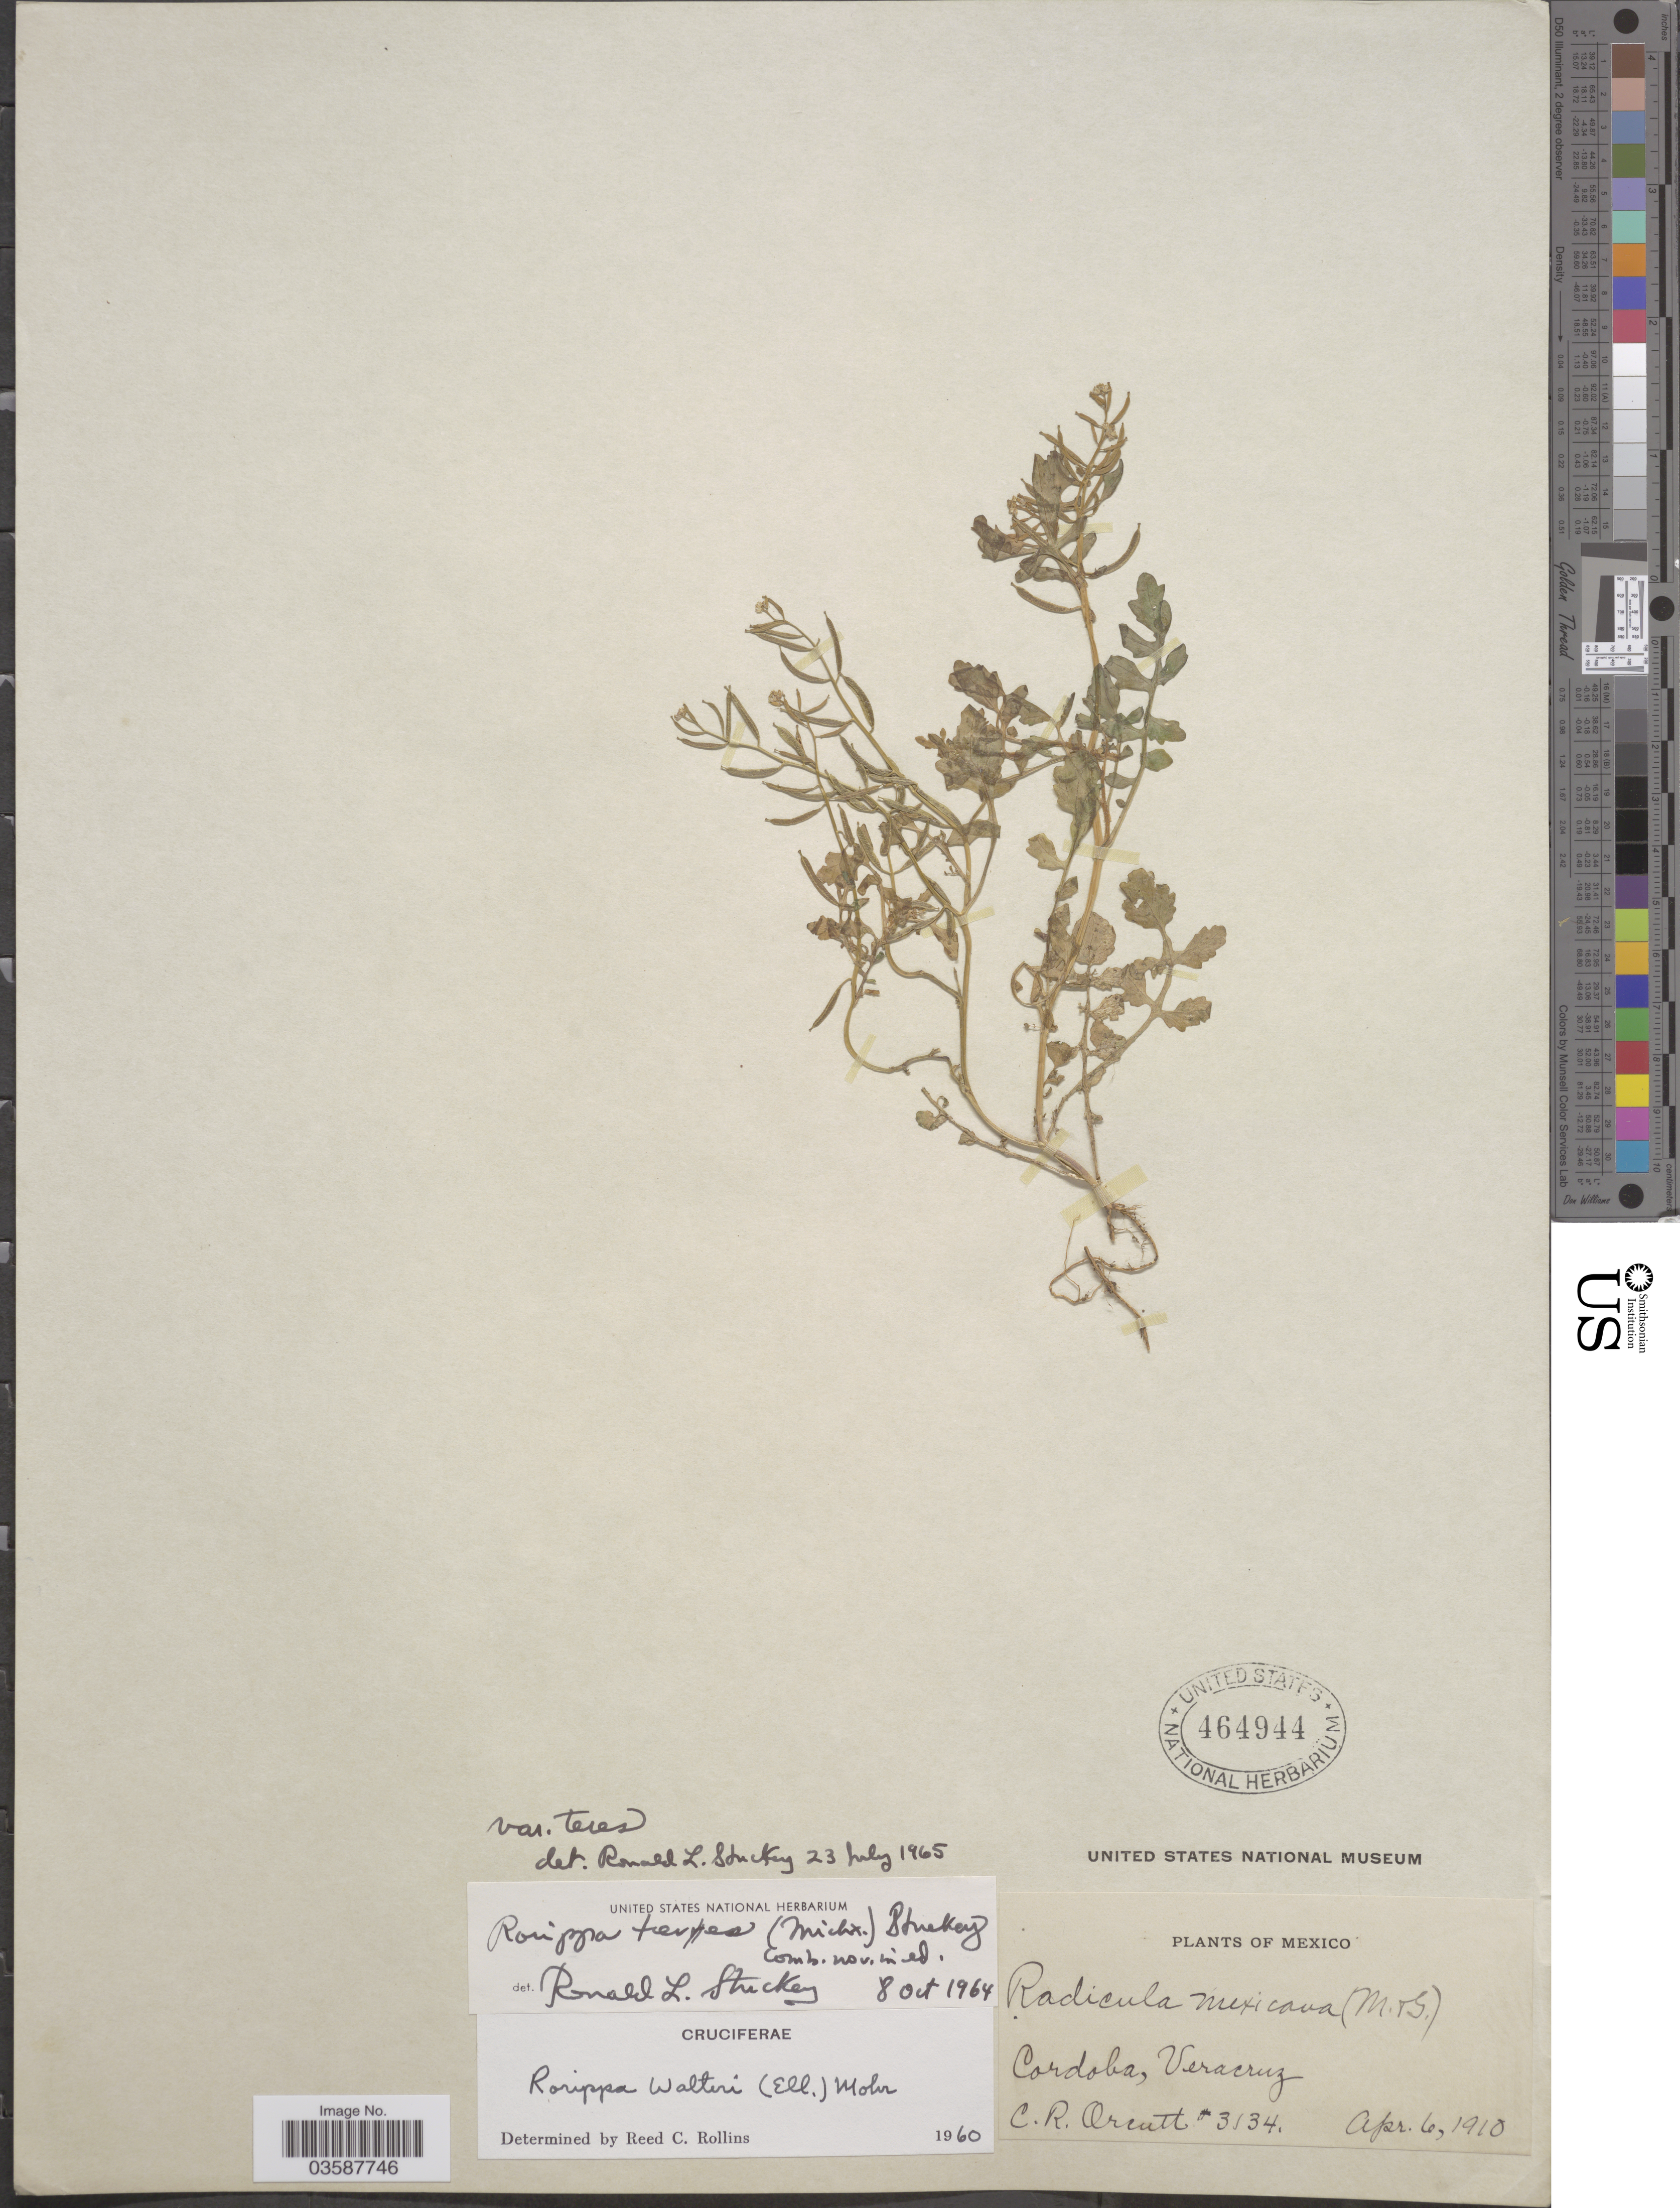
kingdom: Plantae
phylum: Tracheophyta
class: Magnoliopsida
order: Brassicales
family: Brassicaceae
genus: Rorippa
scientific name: Rorippa teres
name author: (Michx.) Stuckey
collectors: C. R. Orcutt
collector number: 3134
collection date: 1910-04-06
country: Mexico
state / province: Veracruz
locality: Cordoba, Veracruz.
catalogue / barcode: US 464944